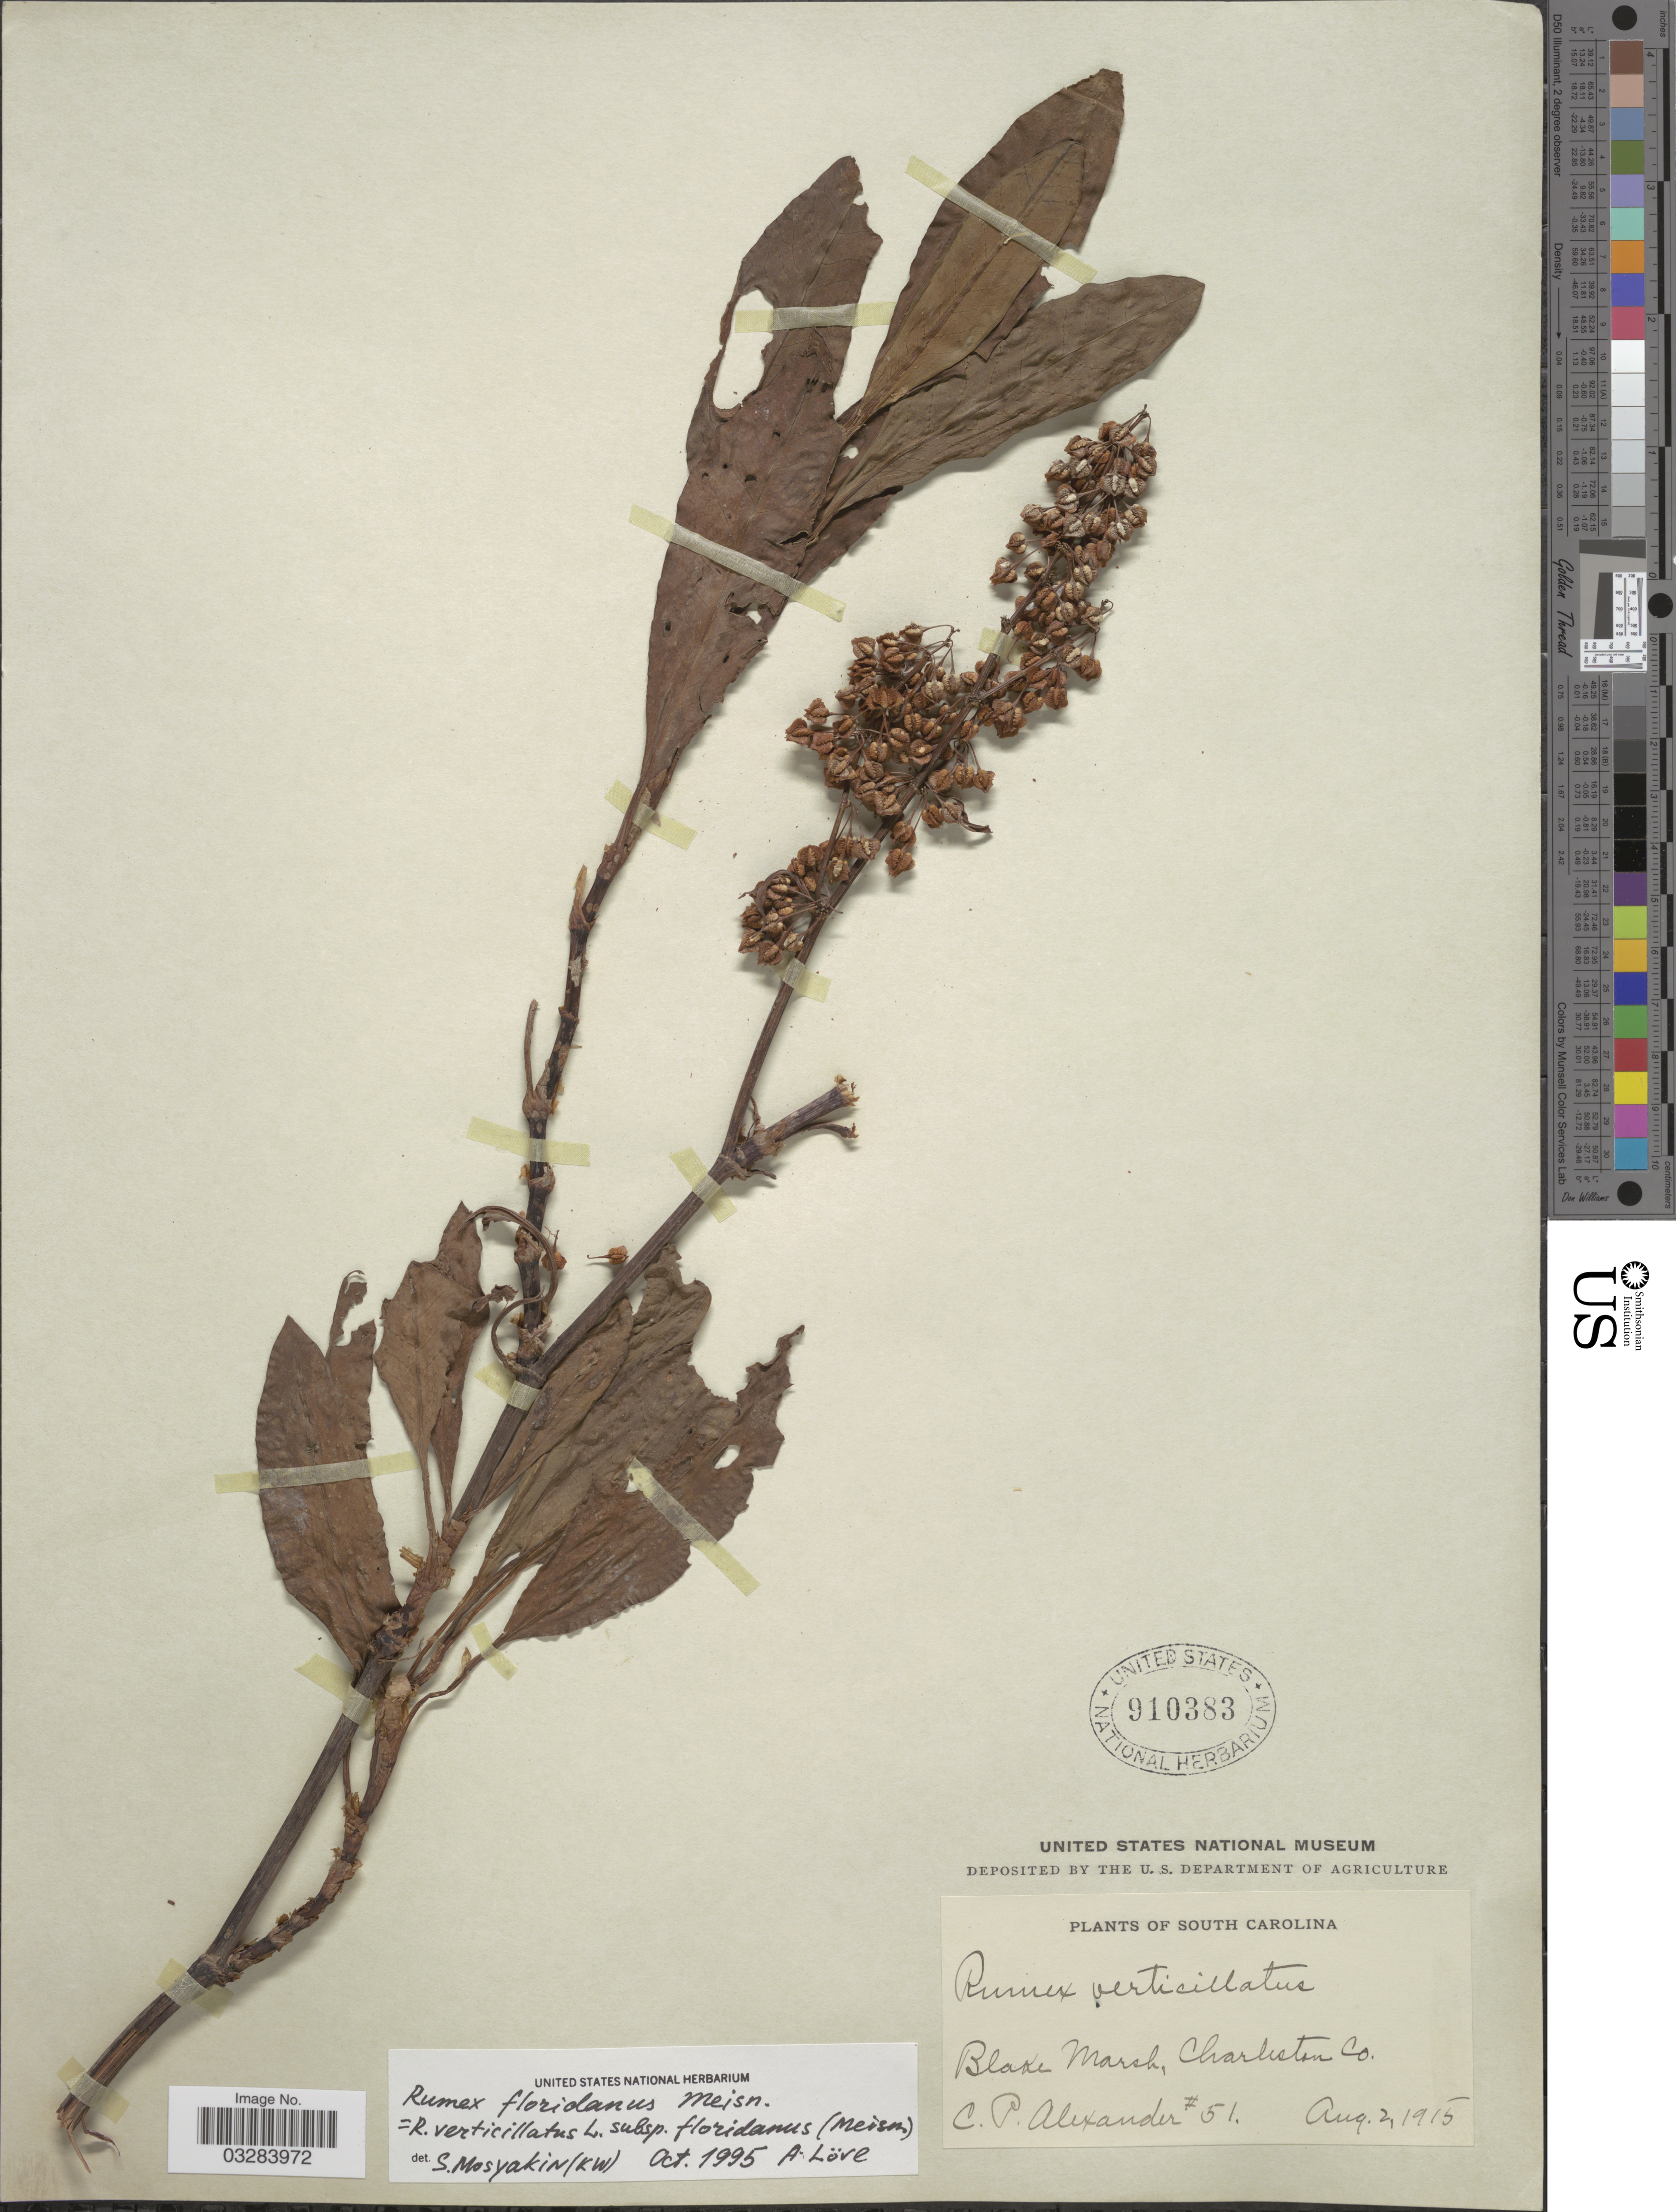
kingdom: Plantae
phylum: Tracheophyta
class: Magnoliopsida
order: Caryophyllales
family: Polygonaceae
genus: Rumex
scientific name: Rumex floridanus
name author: Meisn.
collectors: C. P. Alexander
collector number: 51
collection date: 1915-08-02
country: United States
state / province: South Carolina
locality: Blake Marsh, Charleston Co.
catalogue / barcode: US 910383